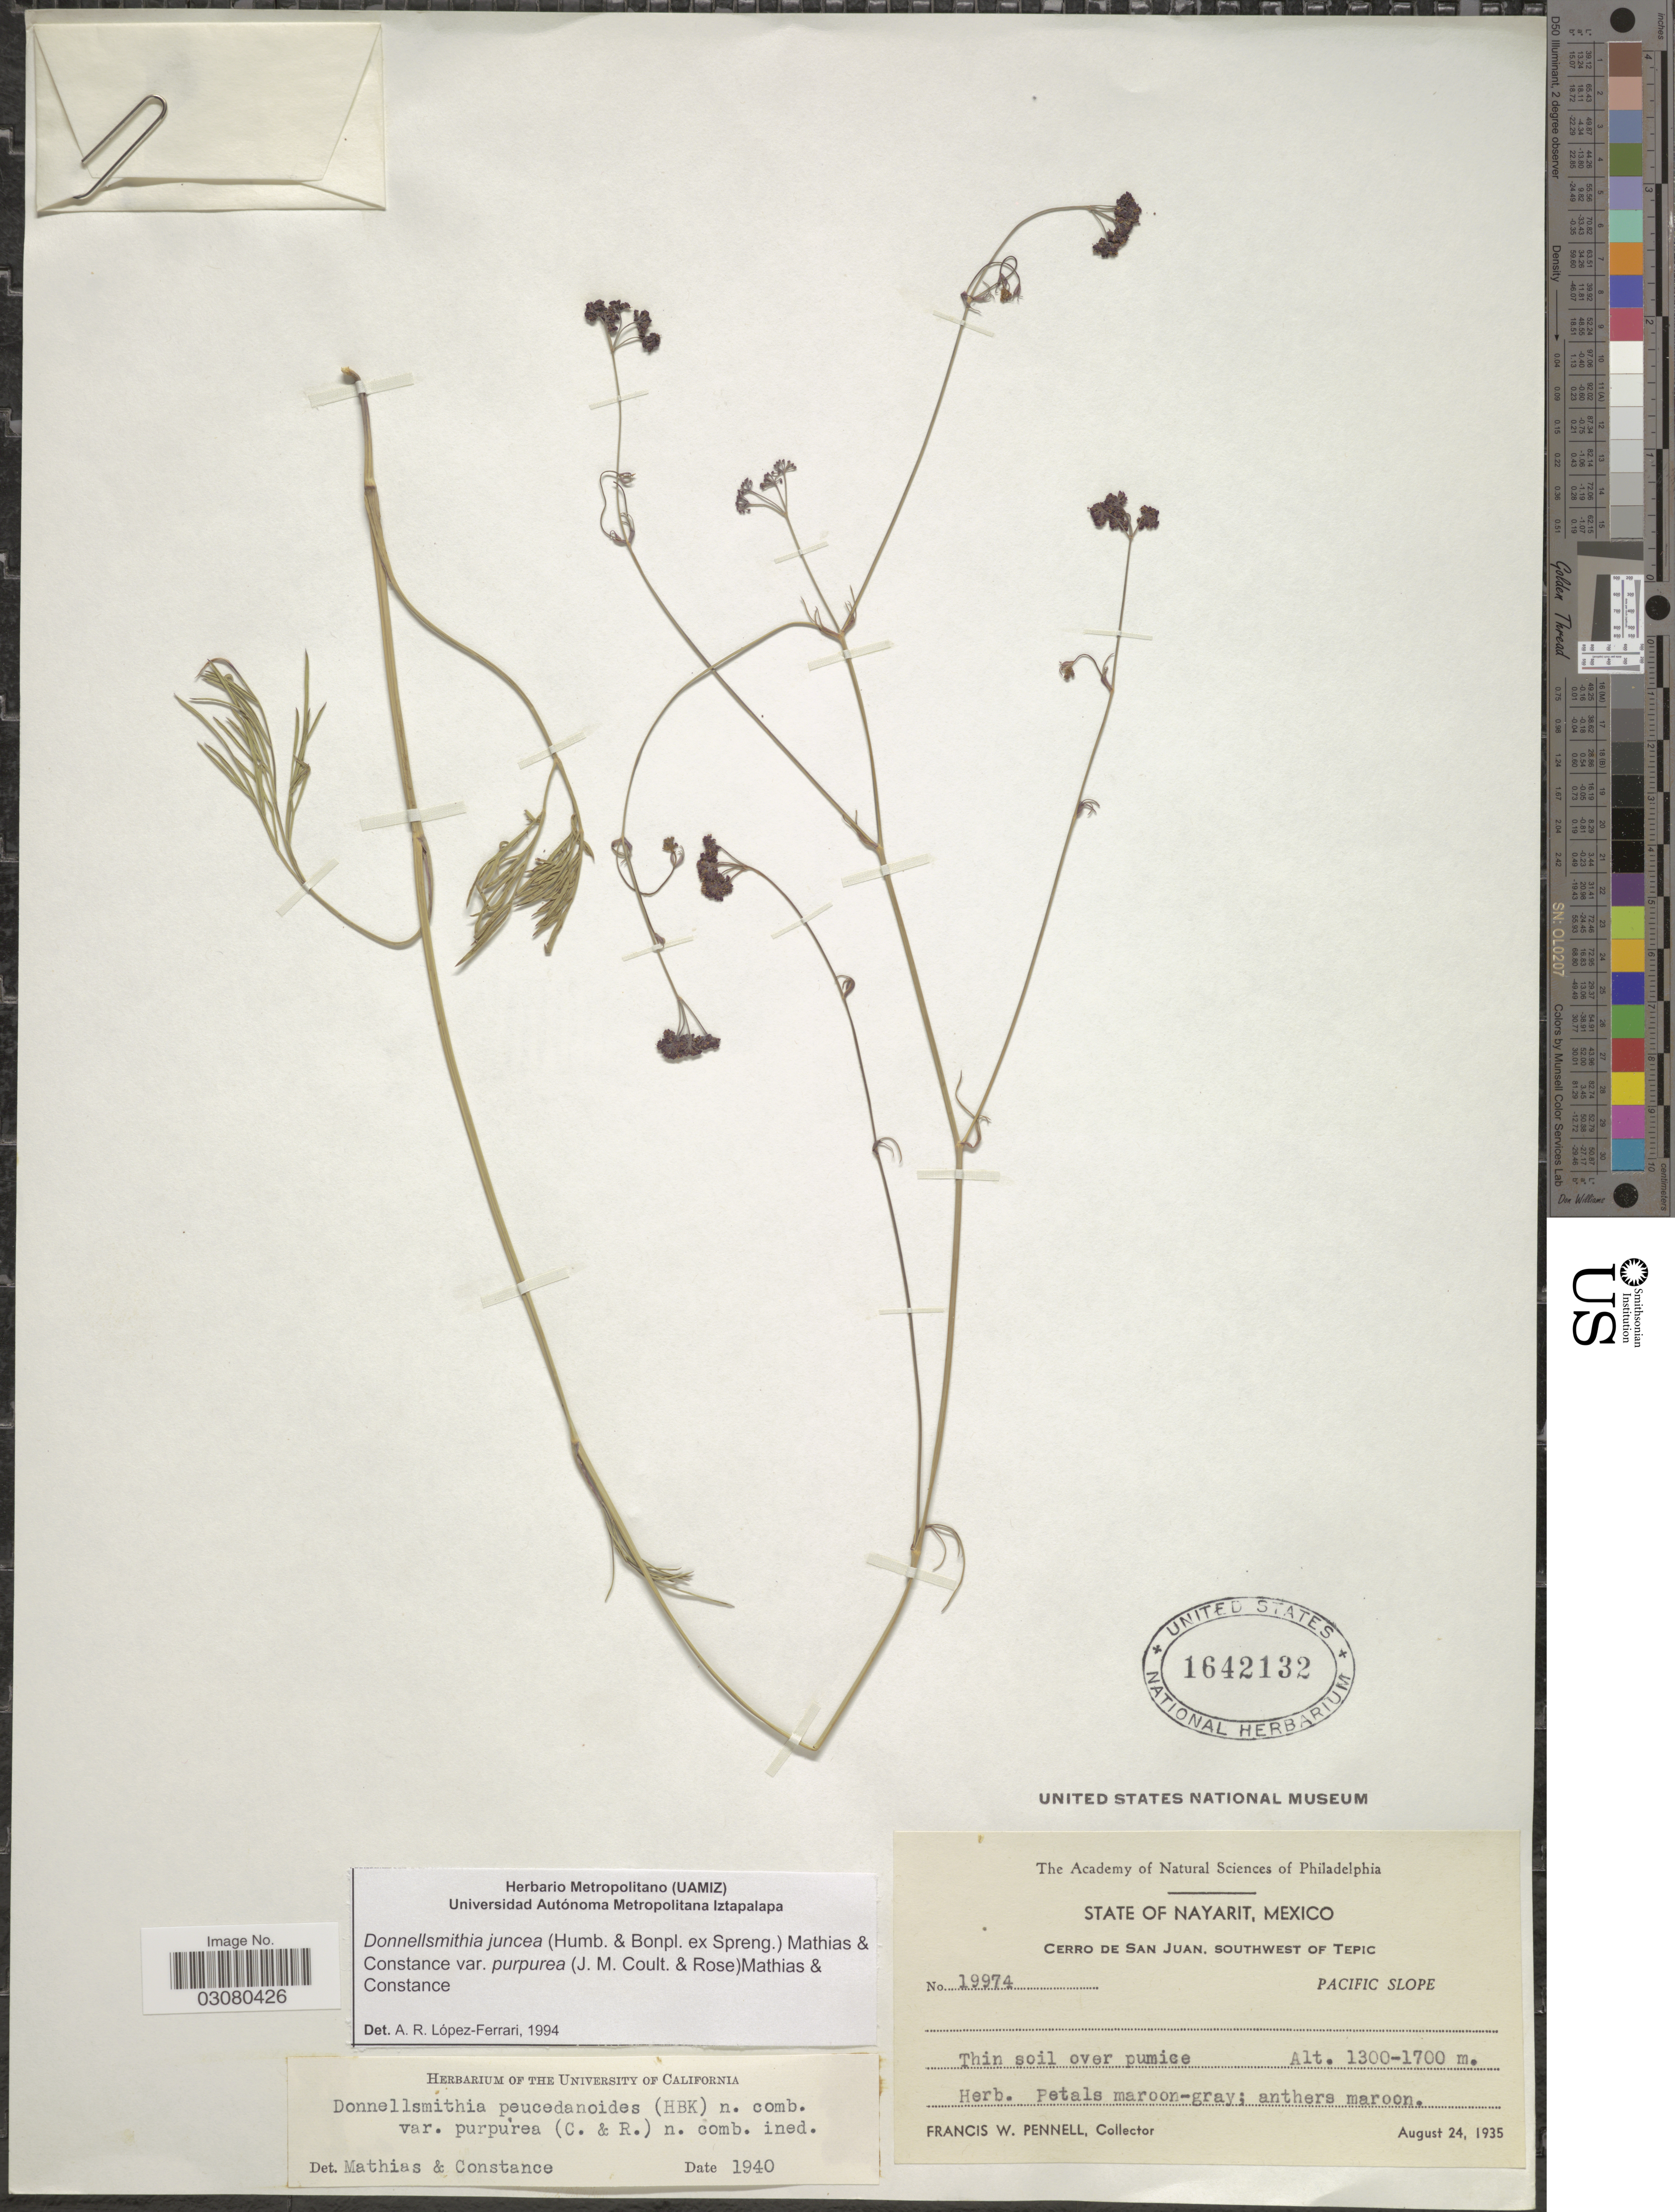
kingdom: Plantae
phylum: Tracheophyta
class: Magnoliopsida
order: Apiales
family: Apiaceae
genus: Donnellsmithia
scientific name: Donnellsmithia juncea var. purpurea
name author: (J.M. Coult. & Rose) Mathias & Constance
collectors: F. W. Pennell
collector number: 19974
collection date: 1935-08-24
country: Mexico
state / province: Nayarit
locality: Cerro de San Juan, Southwest of Tepic. Pacific Slope.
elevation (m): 1300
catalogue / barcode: US 1642132